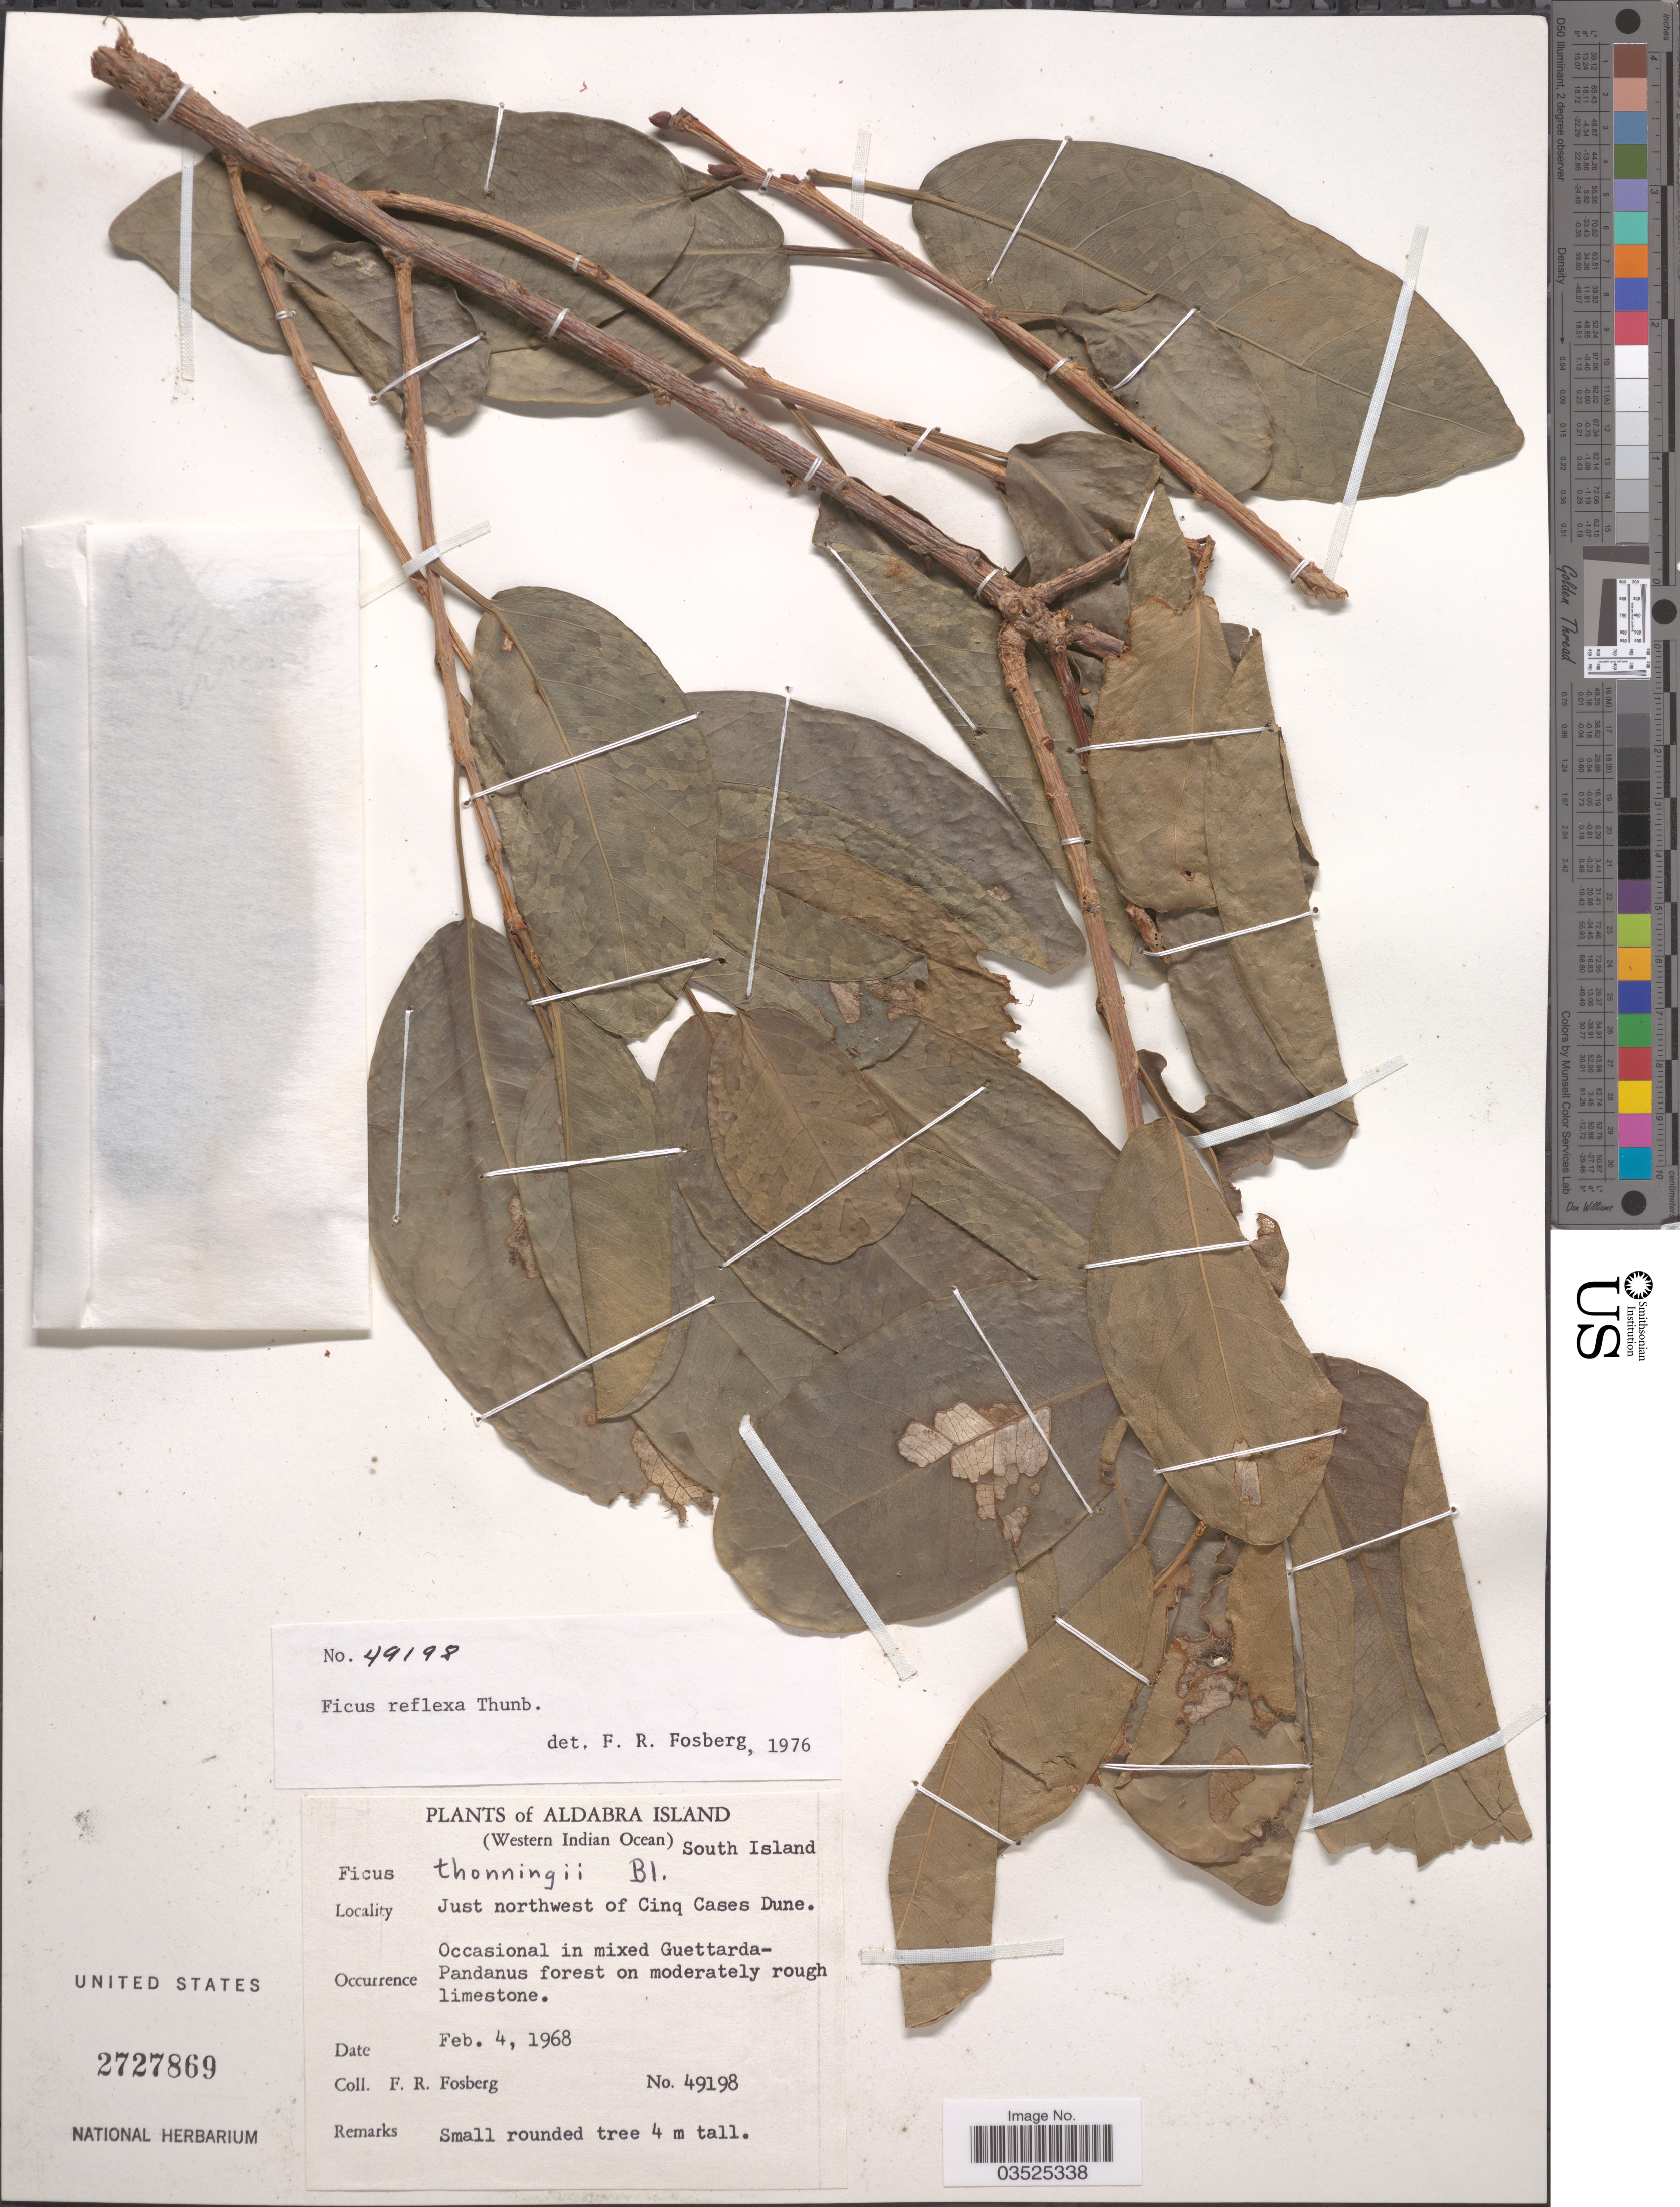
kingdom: Plantae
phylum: Tracheophyta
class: Magnoliopsida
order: Rosales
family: Moraceae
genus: Ficus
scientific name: Ficus reflexa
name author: Thunb.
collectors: F. R. Fosberg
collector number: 49198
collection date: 1968-02-04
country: Seychelles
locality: Aldabra Island (Western Indian Ocean) South Island. Just northwest of Cinq Cases Dune.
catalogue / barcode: US 2727869